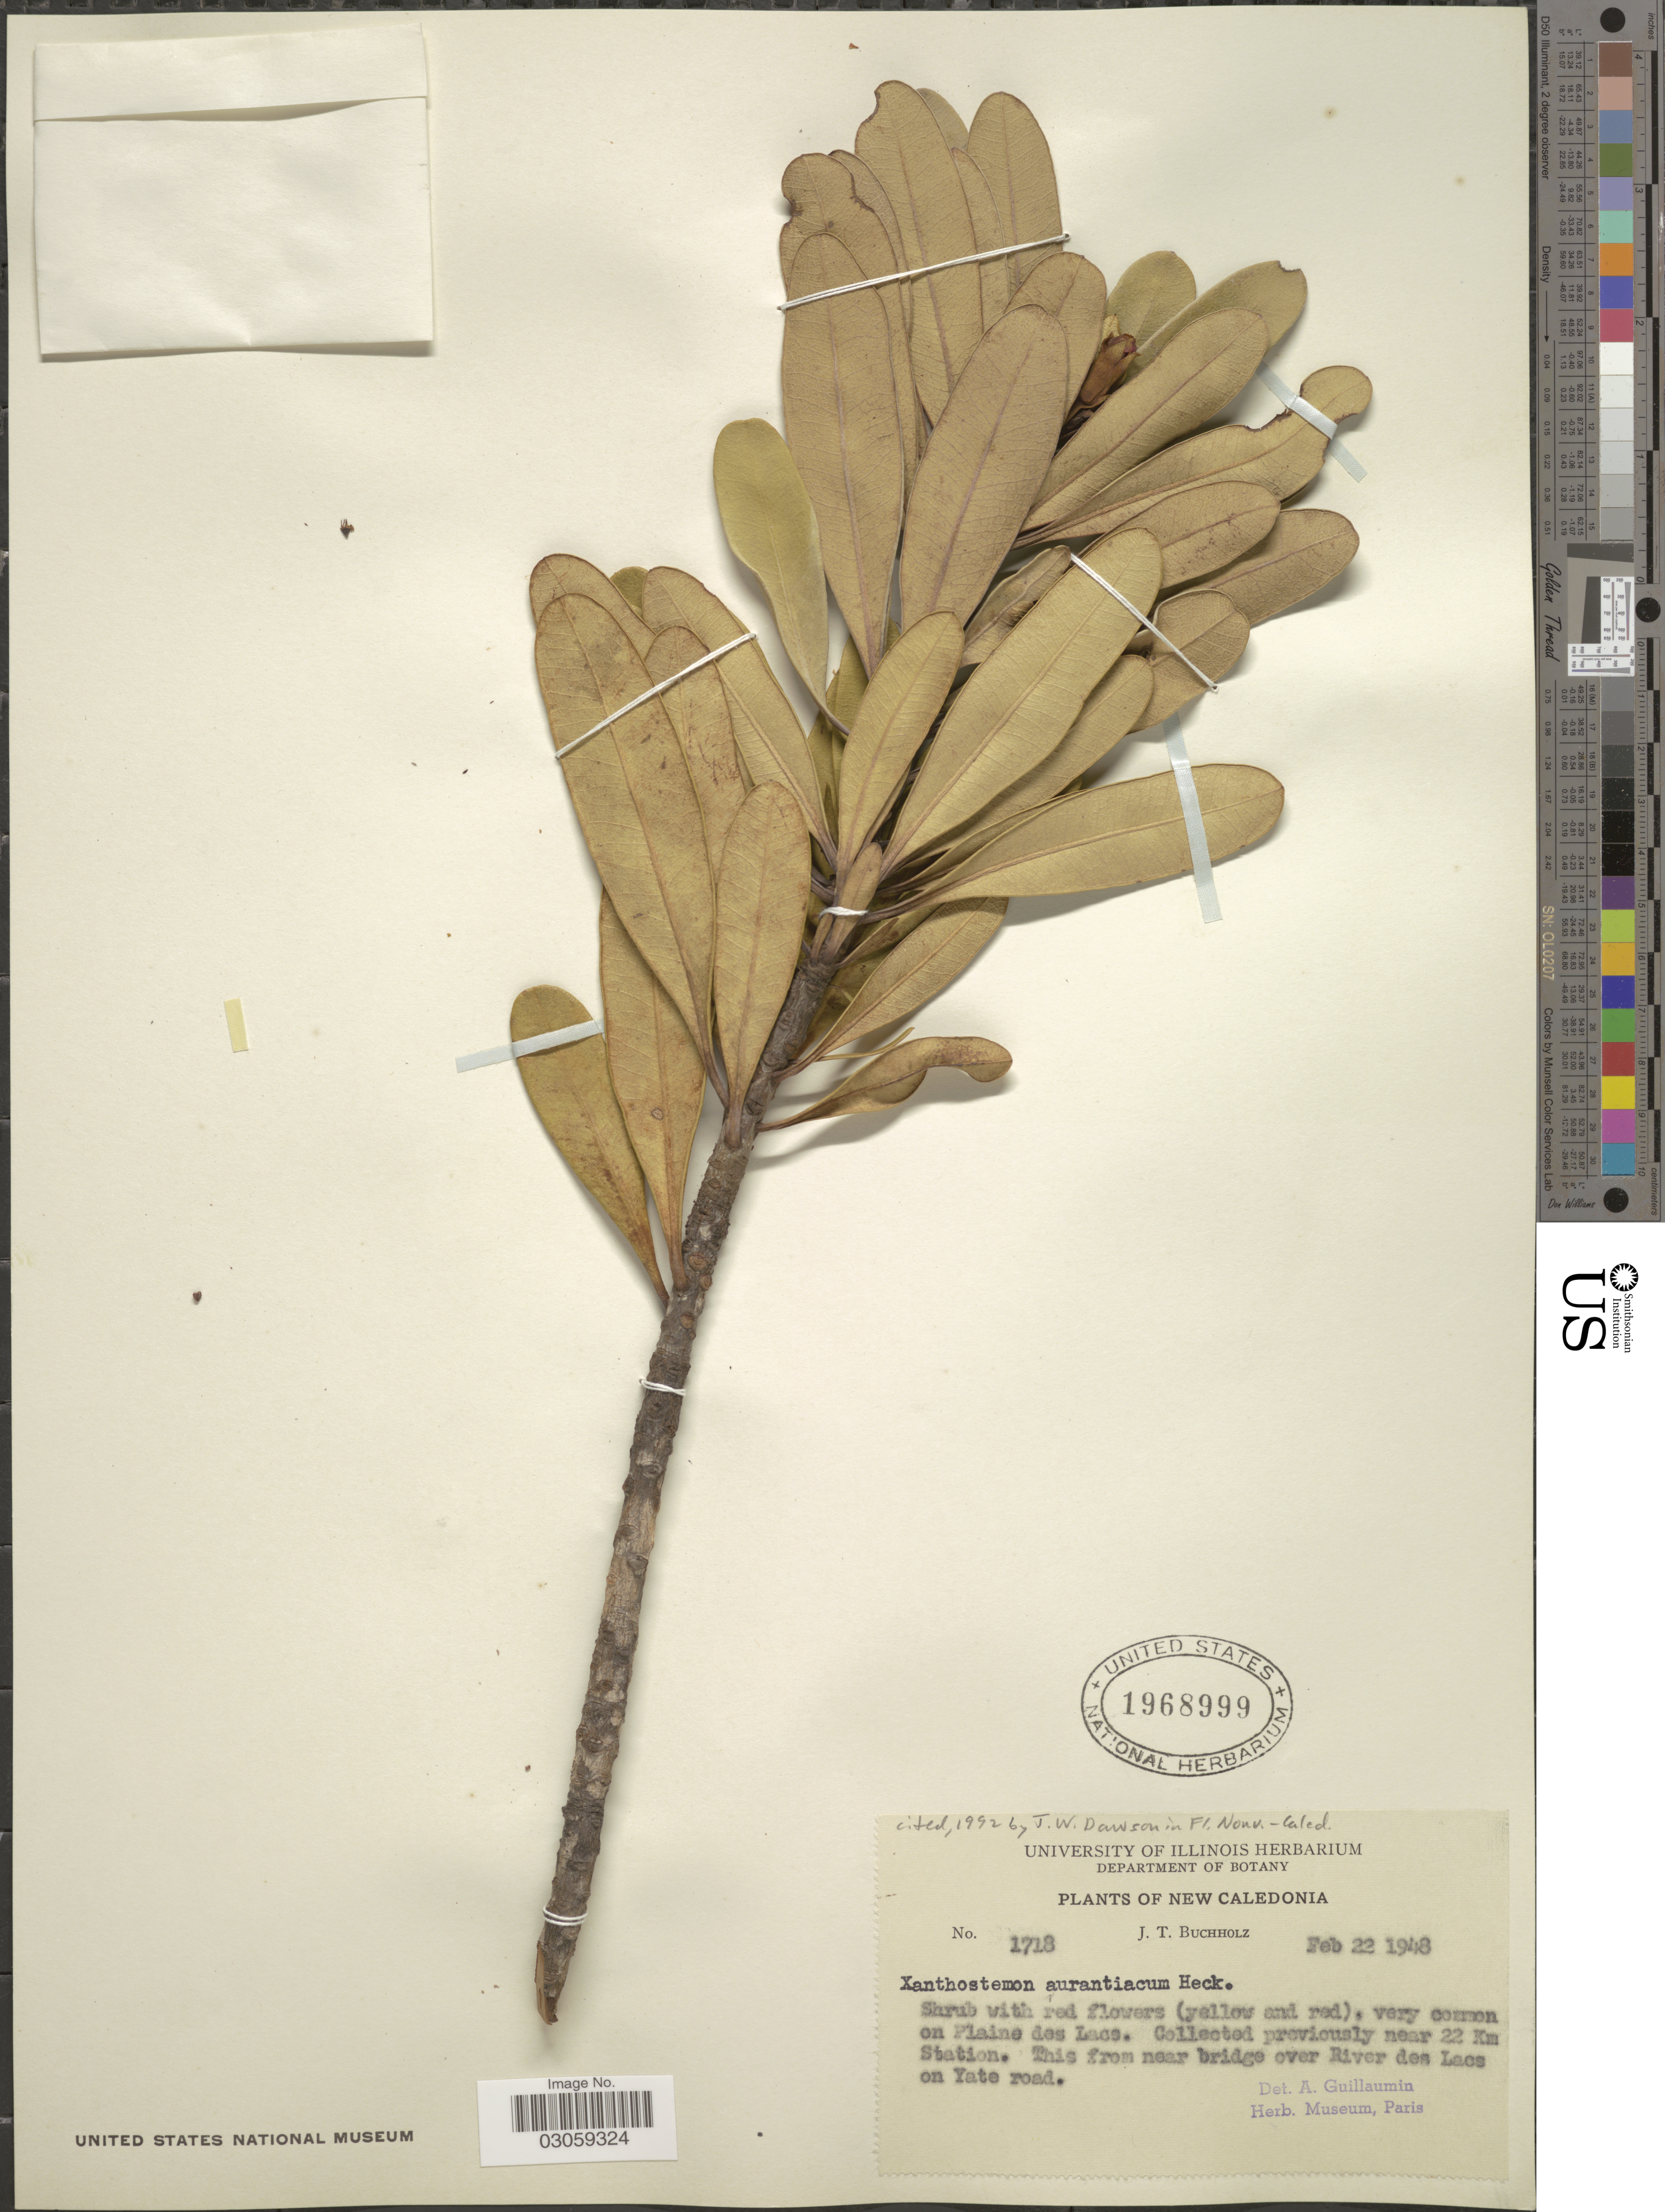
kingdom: Plantae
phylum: Tracheophyta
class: Magnoliopsida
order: Myrtales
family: Myrtaceae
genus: Xanthostemon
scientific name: Xanthostemon aurantiacus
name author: (Brongn. & Gris) Schltr.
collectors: J. T. Buchholz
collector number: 1718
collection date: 1948-02-22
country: New Caledonia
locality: Previously near 22 Km Station. Near bridge over River des Lacs on Yate road.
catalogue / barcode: US 1968999